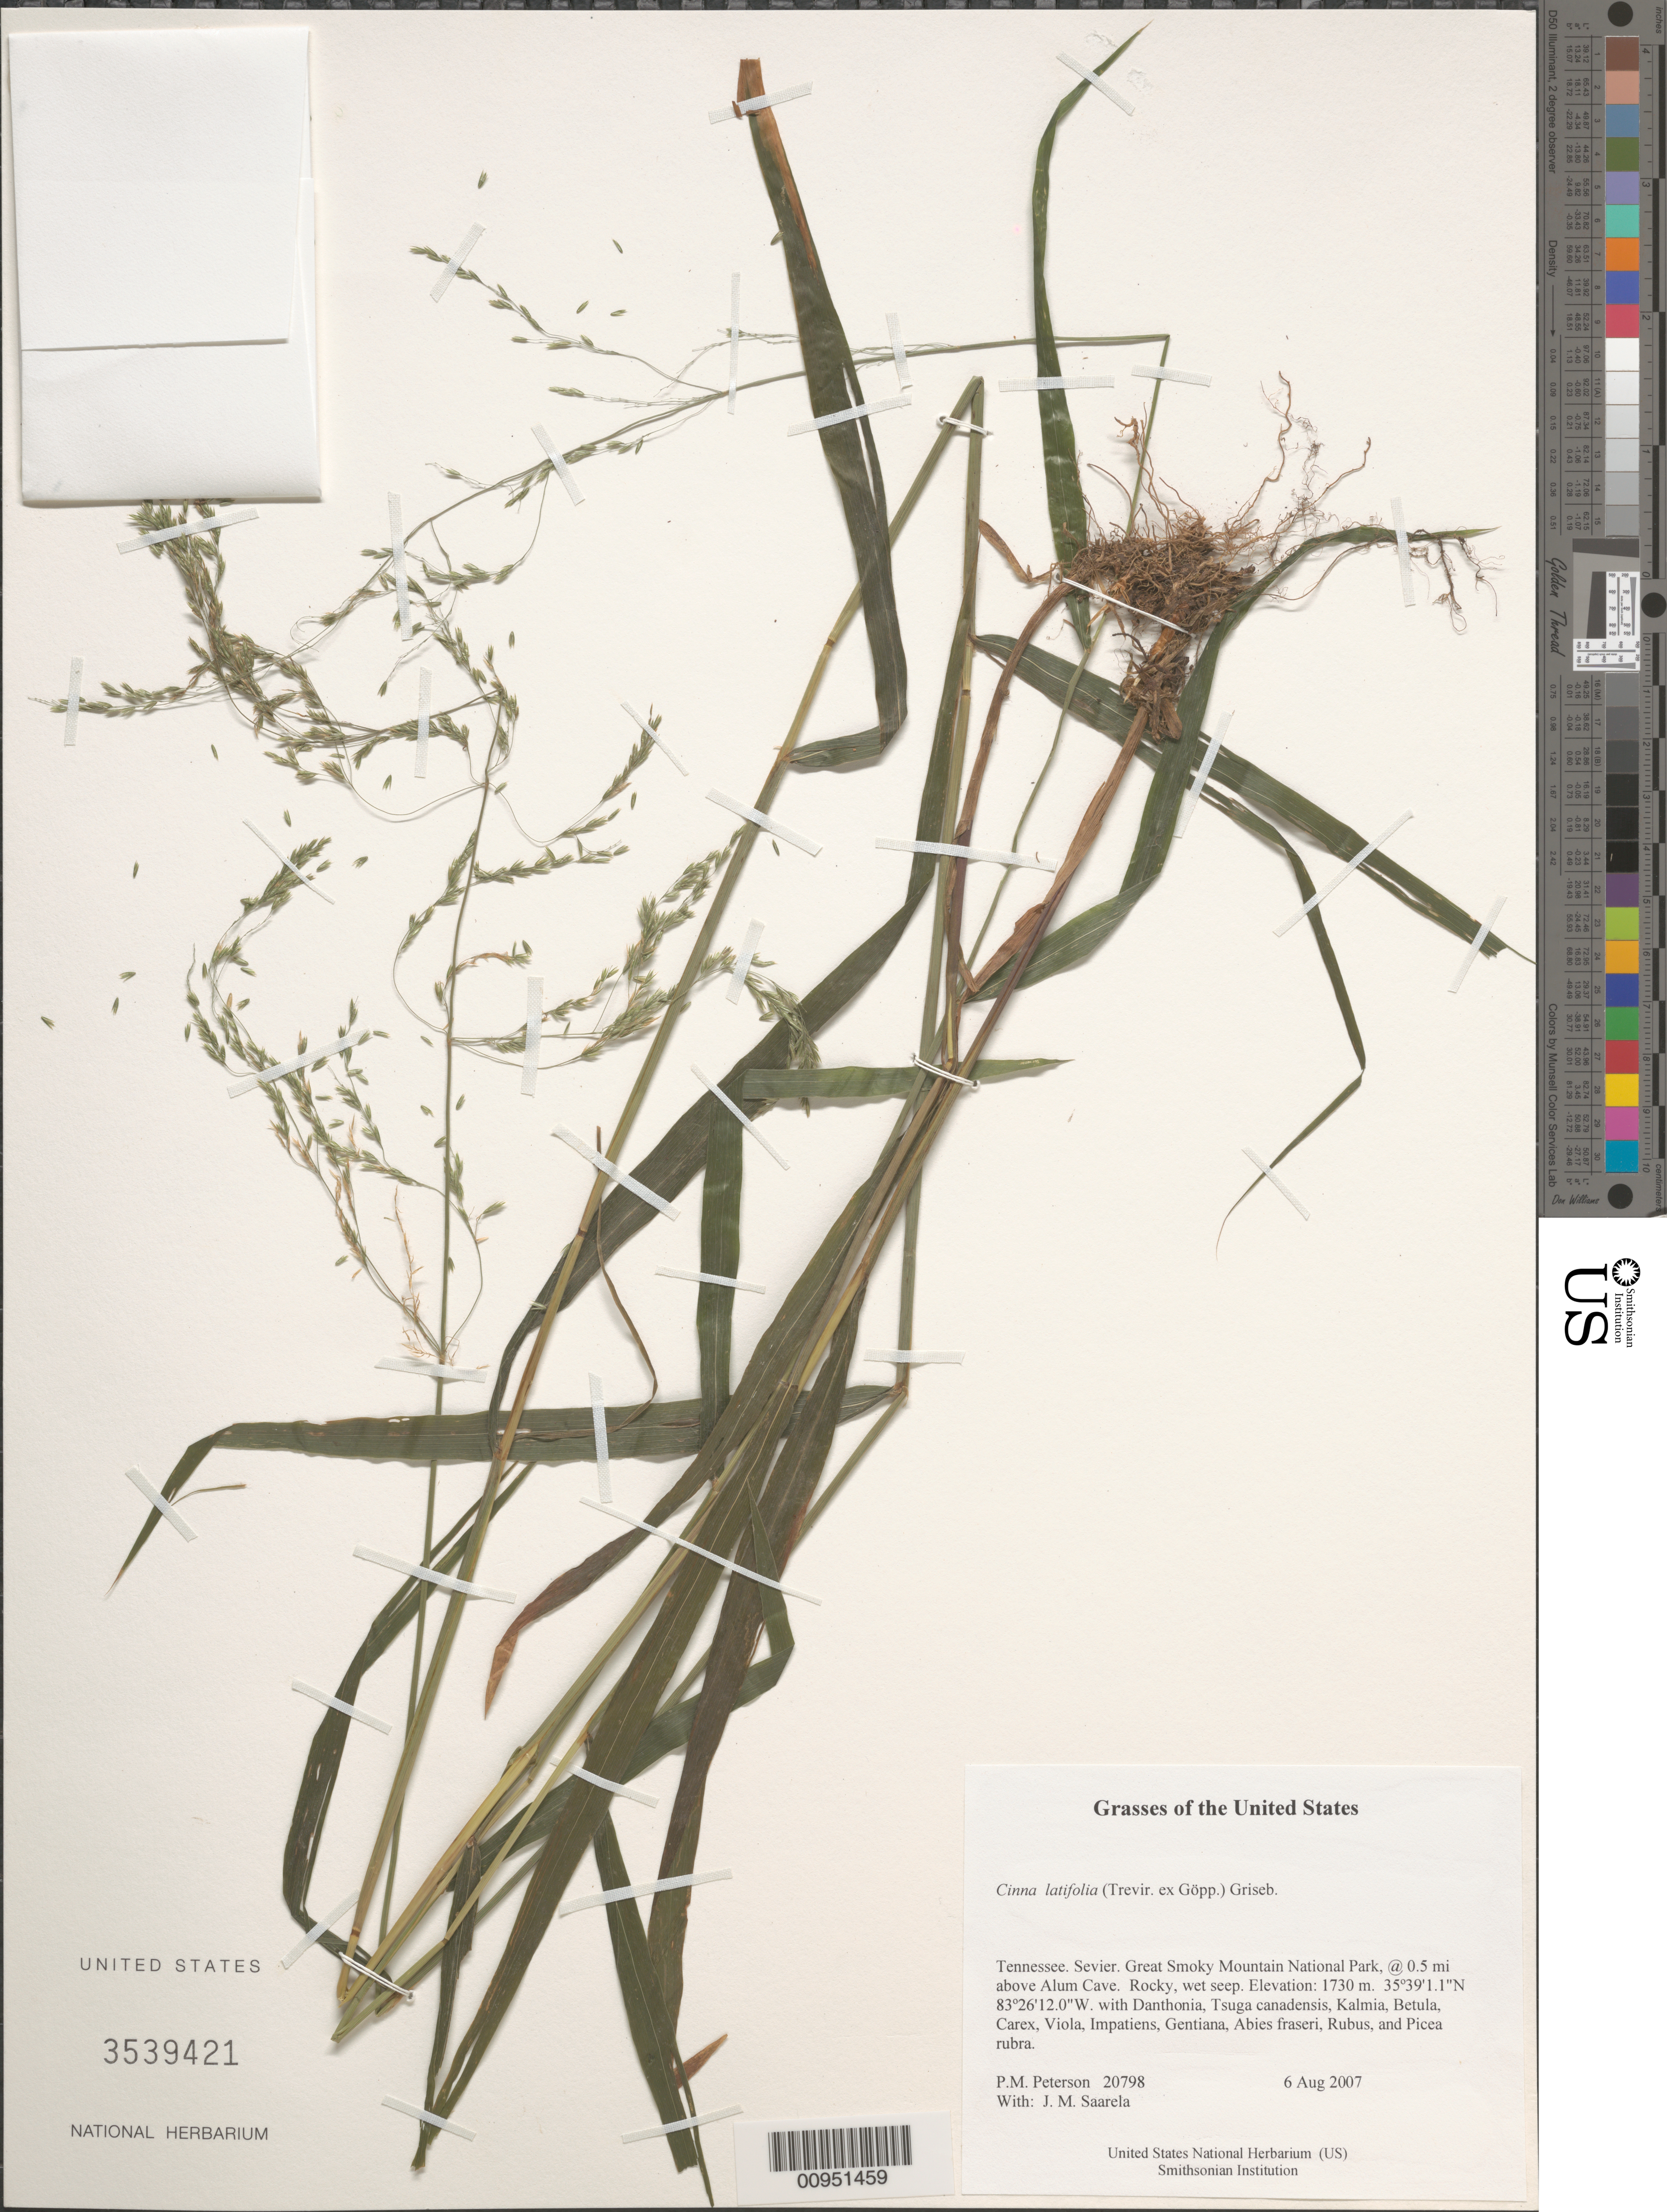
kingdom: Plantae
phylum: Tracheophyta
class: Liliopsida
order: Poales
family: Poaceae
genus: Cinna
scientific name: Cinna latifolia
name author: (Trevir. ex Goeppert) Griseb.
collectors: P. M. Peterson & J. Saarela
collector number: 20798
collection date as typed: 06 Aug 2007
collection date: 2007-08-06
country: United States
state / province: Tennessee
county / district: Sevier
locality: Great Smoky Mountain National Park, @ 0.5 mi above Alum Cave. Rocky, wet seep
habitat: with Danthonia, Tsuga canadensis, Kalmia, Betula, Carex, Viola, Impatiens, Gentiana, Abies fraseri, Rubus, and Picea rubra.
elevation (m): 1730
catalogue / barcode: US 3539421